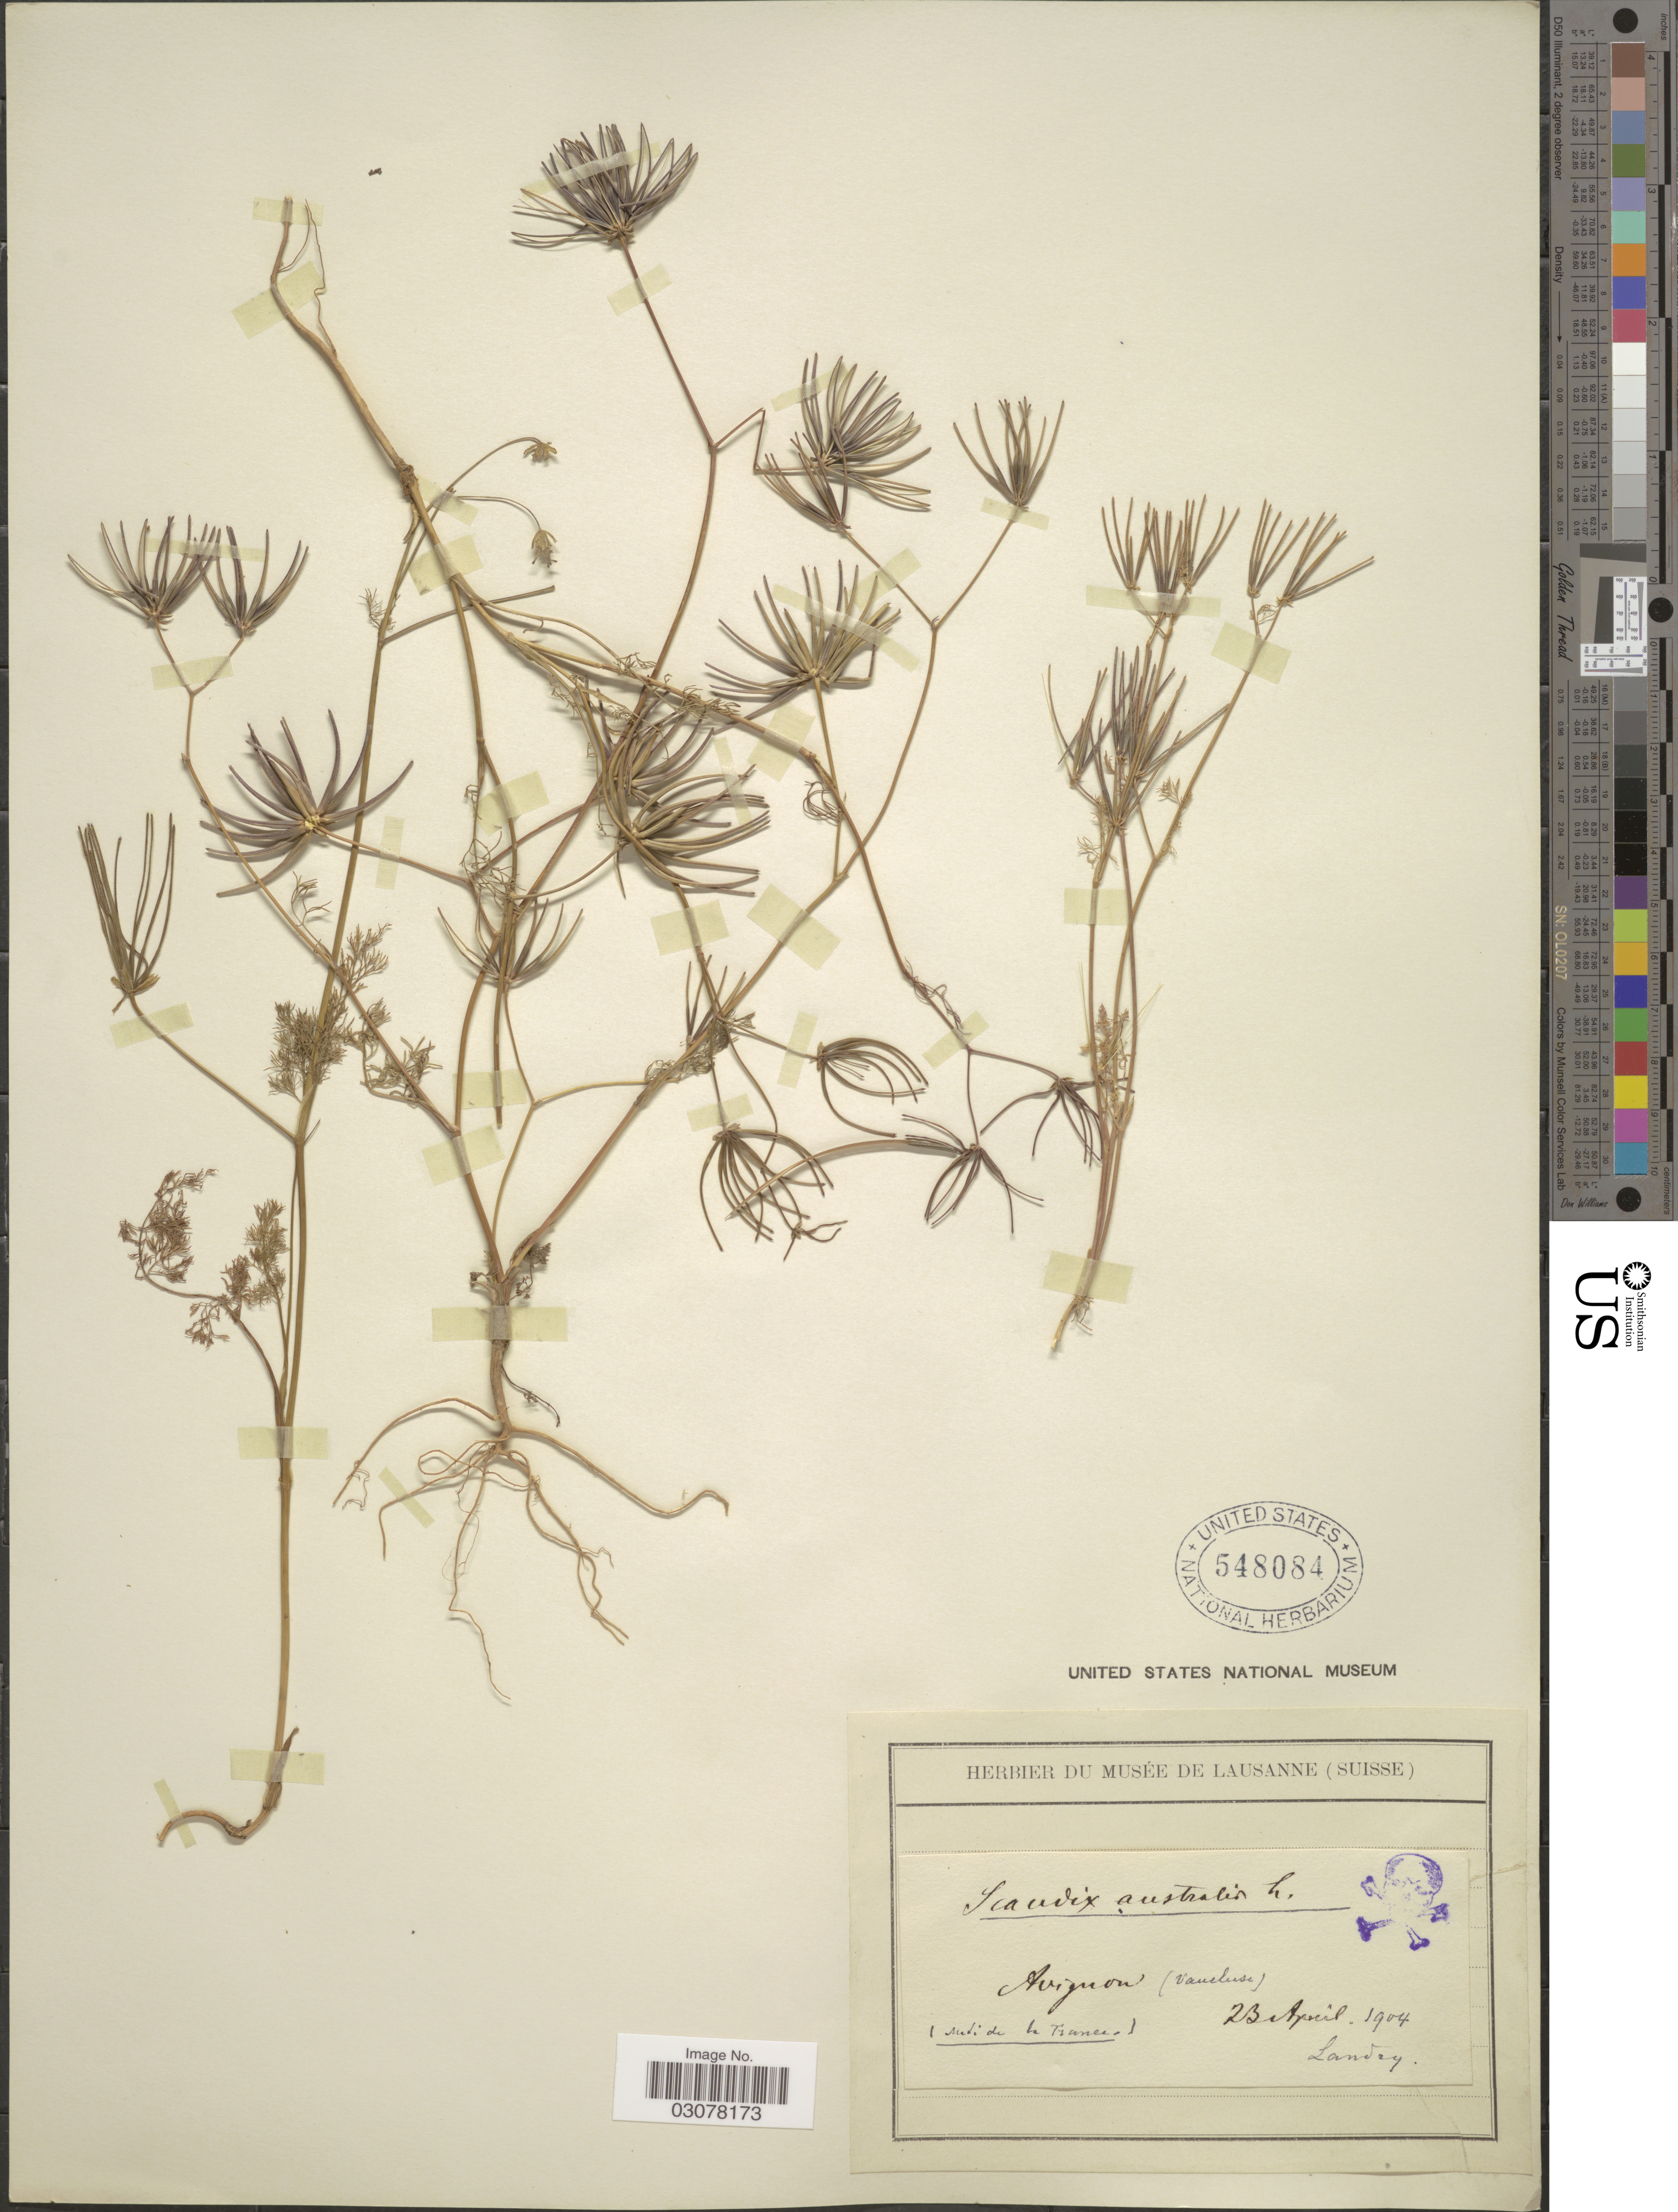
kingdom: Plantae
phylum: Tracheophyta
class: Magnoliopsida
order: Apiales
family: Apiaceae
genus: Scandix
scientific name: Scandix australis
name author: L.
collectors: -. Landry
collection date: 1904-04-23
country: France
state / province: Provence-Alpes-Côte d'Azur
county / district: Vaucluse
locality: Avignon (Vaucluse).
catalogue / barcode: US 548084